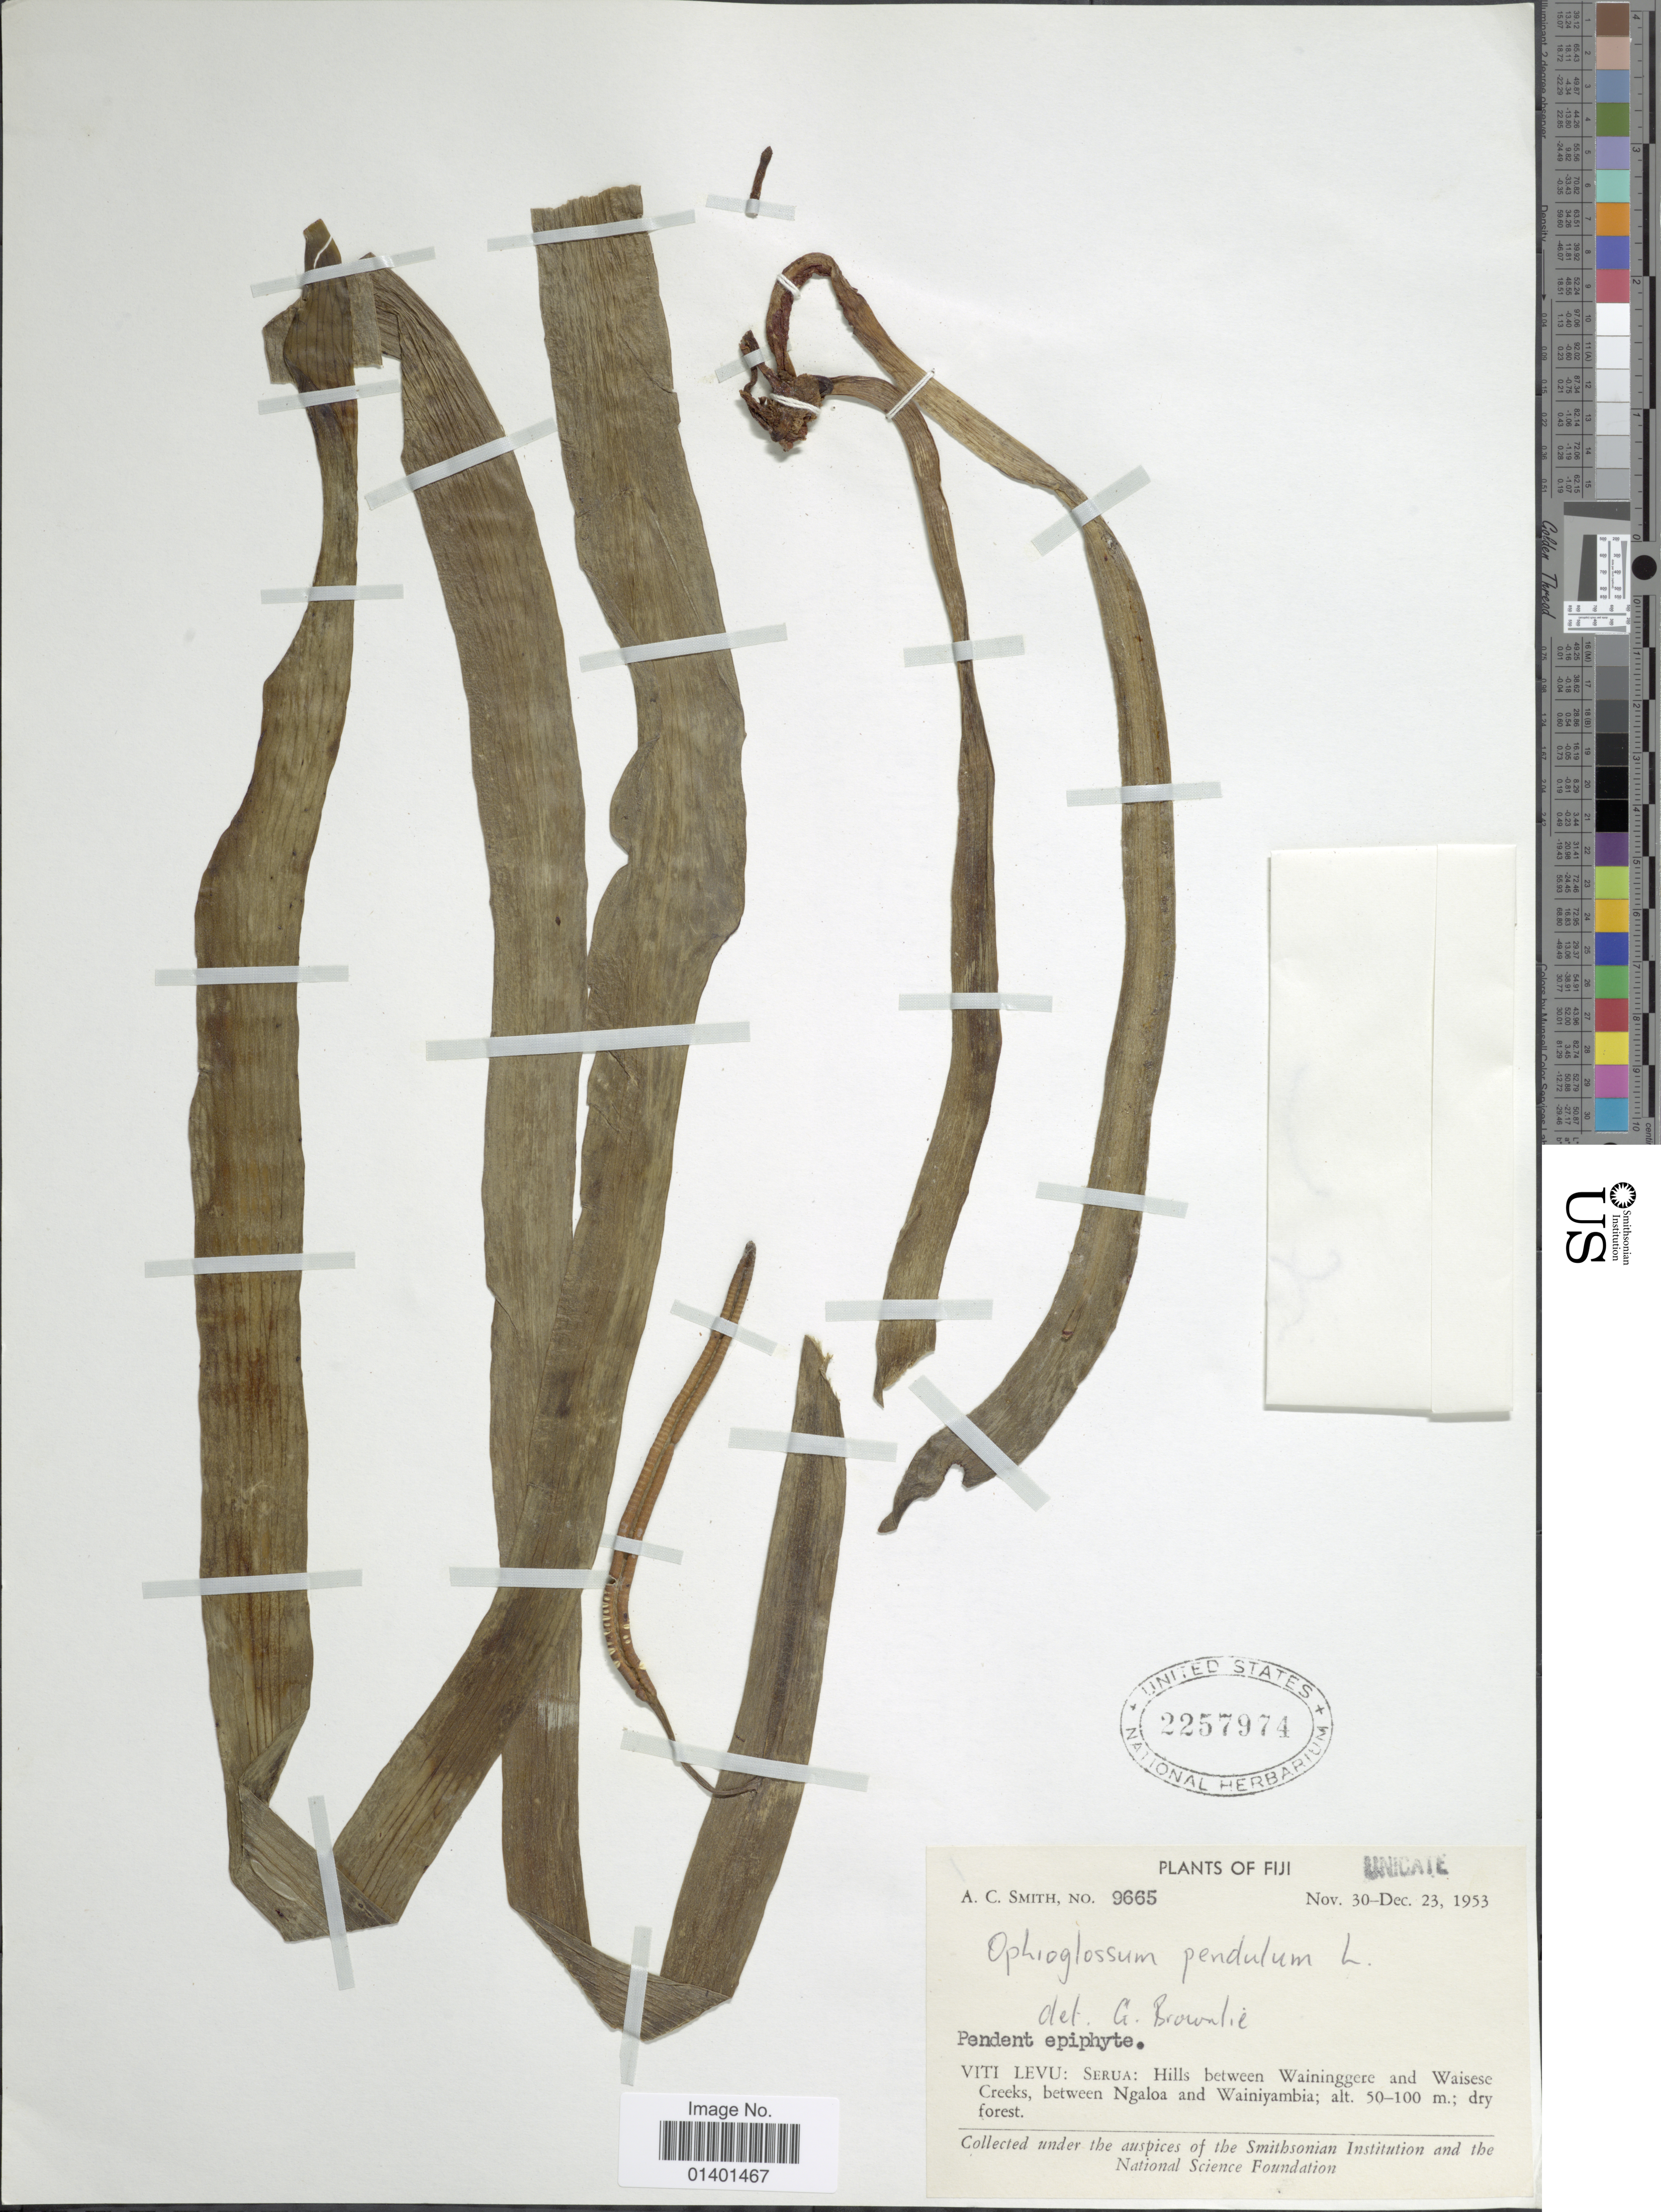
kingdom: Plantae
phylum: Tracheophyta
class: Polypodiopsida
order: Ophioglossales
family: Ophioglossaceae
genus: Ophioderma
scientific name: Ophioderma pendulum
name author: (L.) C. Presl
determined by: Wagner, W. L., (BOT), Smithsonian Institution - National Museum of Natural History (UNITED STATES)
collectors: A. C. Smith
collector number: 9665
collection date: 1953-11-30/1953-12-23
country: Fiji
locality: Viti Levu: Serua: hills between Waininggere and Waisese Creeks, between Ngaloa and Wainiyambia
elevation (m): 50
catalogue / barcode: US 2257974